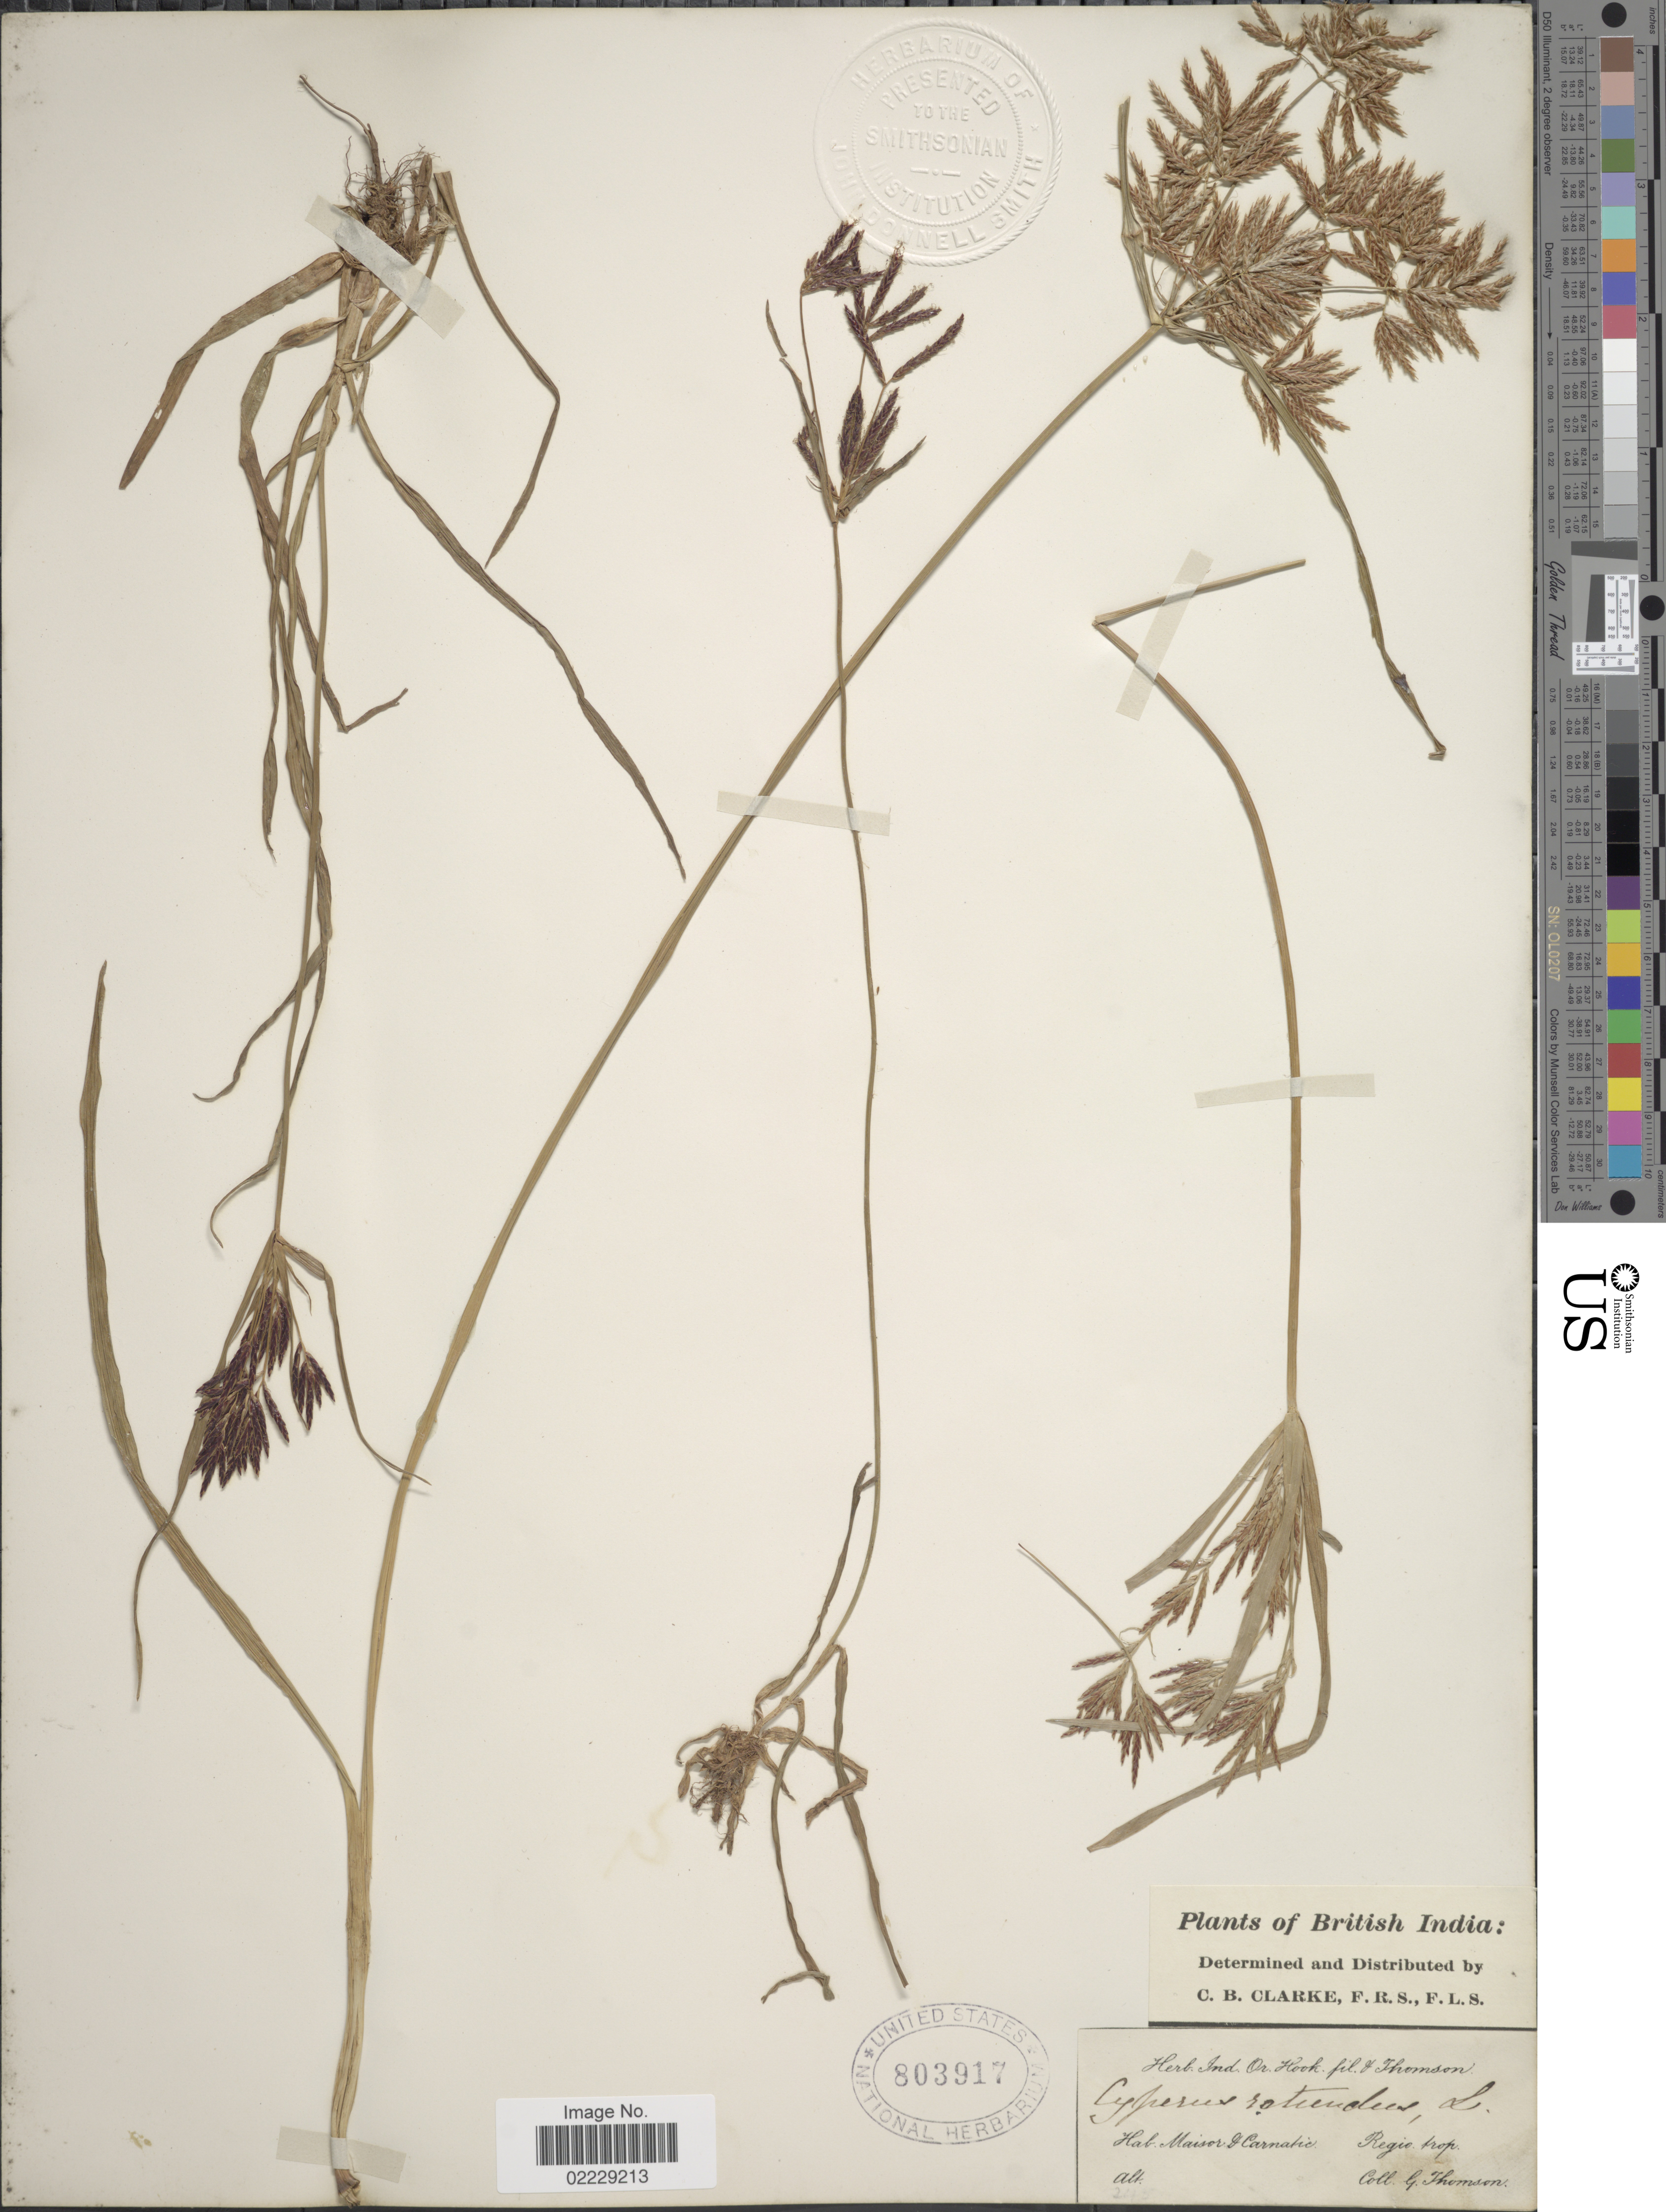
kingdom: Plantae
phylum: Tracheophyta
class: Liliopsida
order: Poales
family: Cyperaceae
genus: Cyperus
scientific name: Cyperus rotundus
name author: L.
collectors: G. Thomson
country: India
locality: British India, Maisor & Carnatic, Regio trop.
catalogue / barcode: US 803917